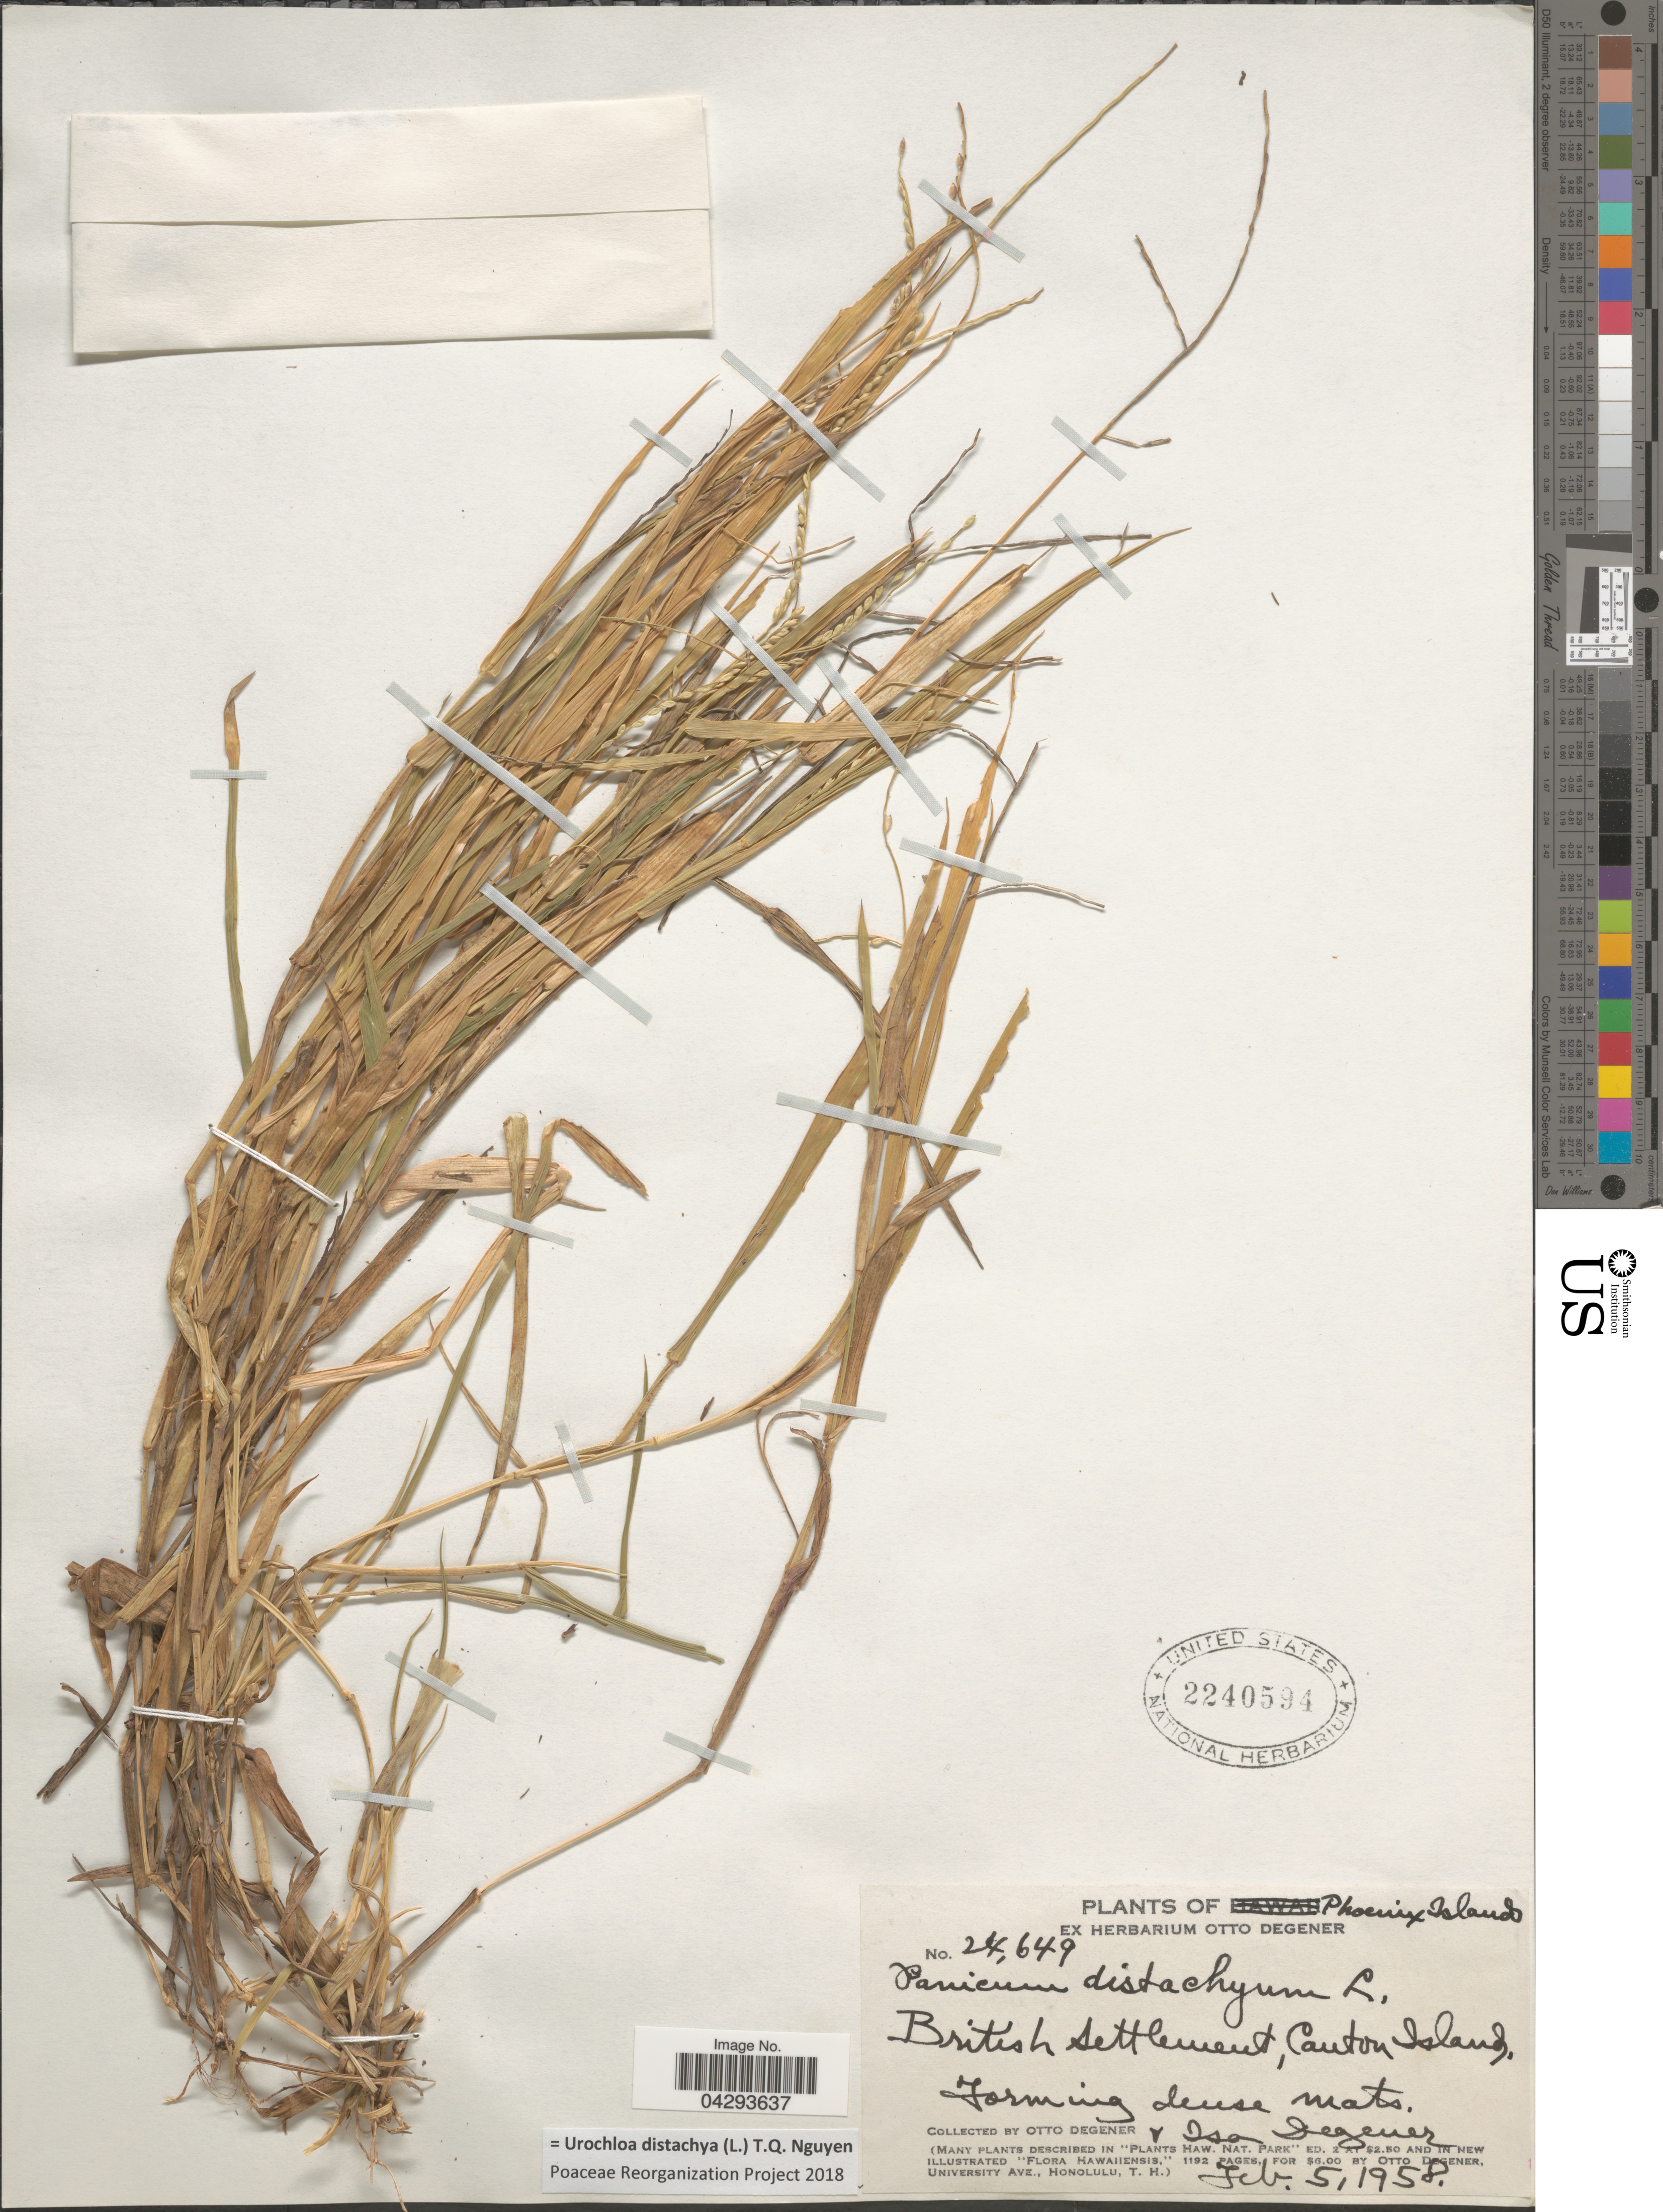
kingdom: Plantae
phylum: Tracheophyta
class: Liliopsida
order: Poales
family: Poaceae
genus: Urochloa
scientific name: Urochloa distachya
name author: (L.) T.Q. Nguyen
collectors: O. Degener & I. Degener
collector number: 24649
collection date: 1958-02-05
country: Kiribati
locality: Phoenix Islands. British Settlement, Canton Island.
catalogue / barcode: US 2240594